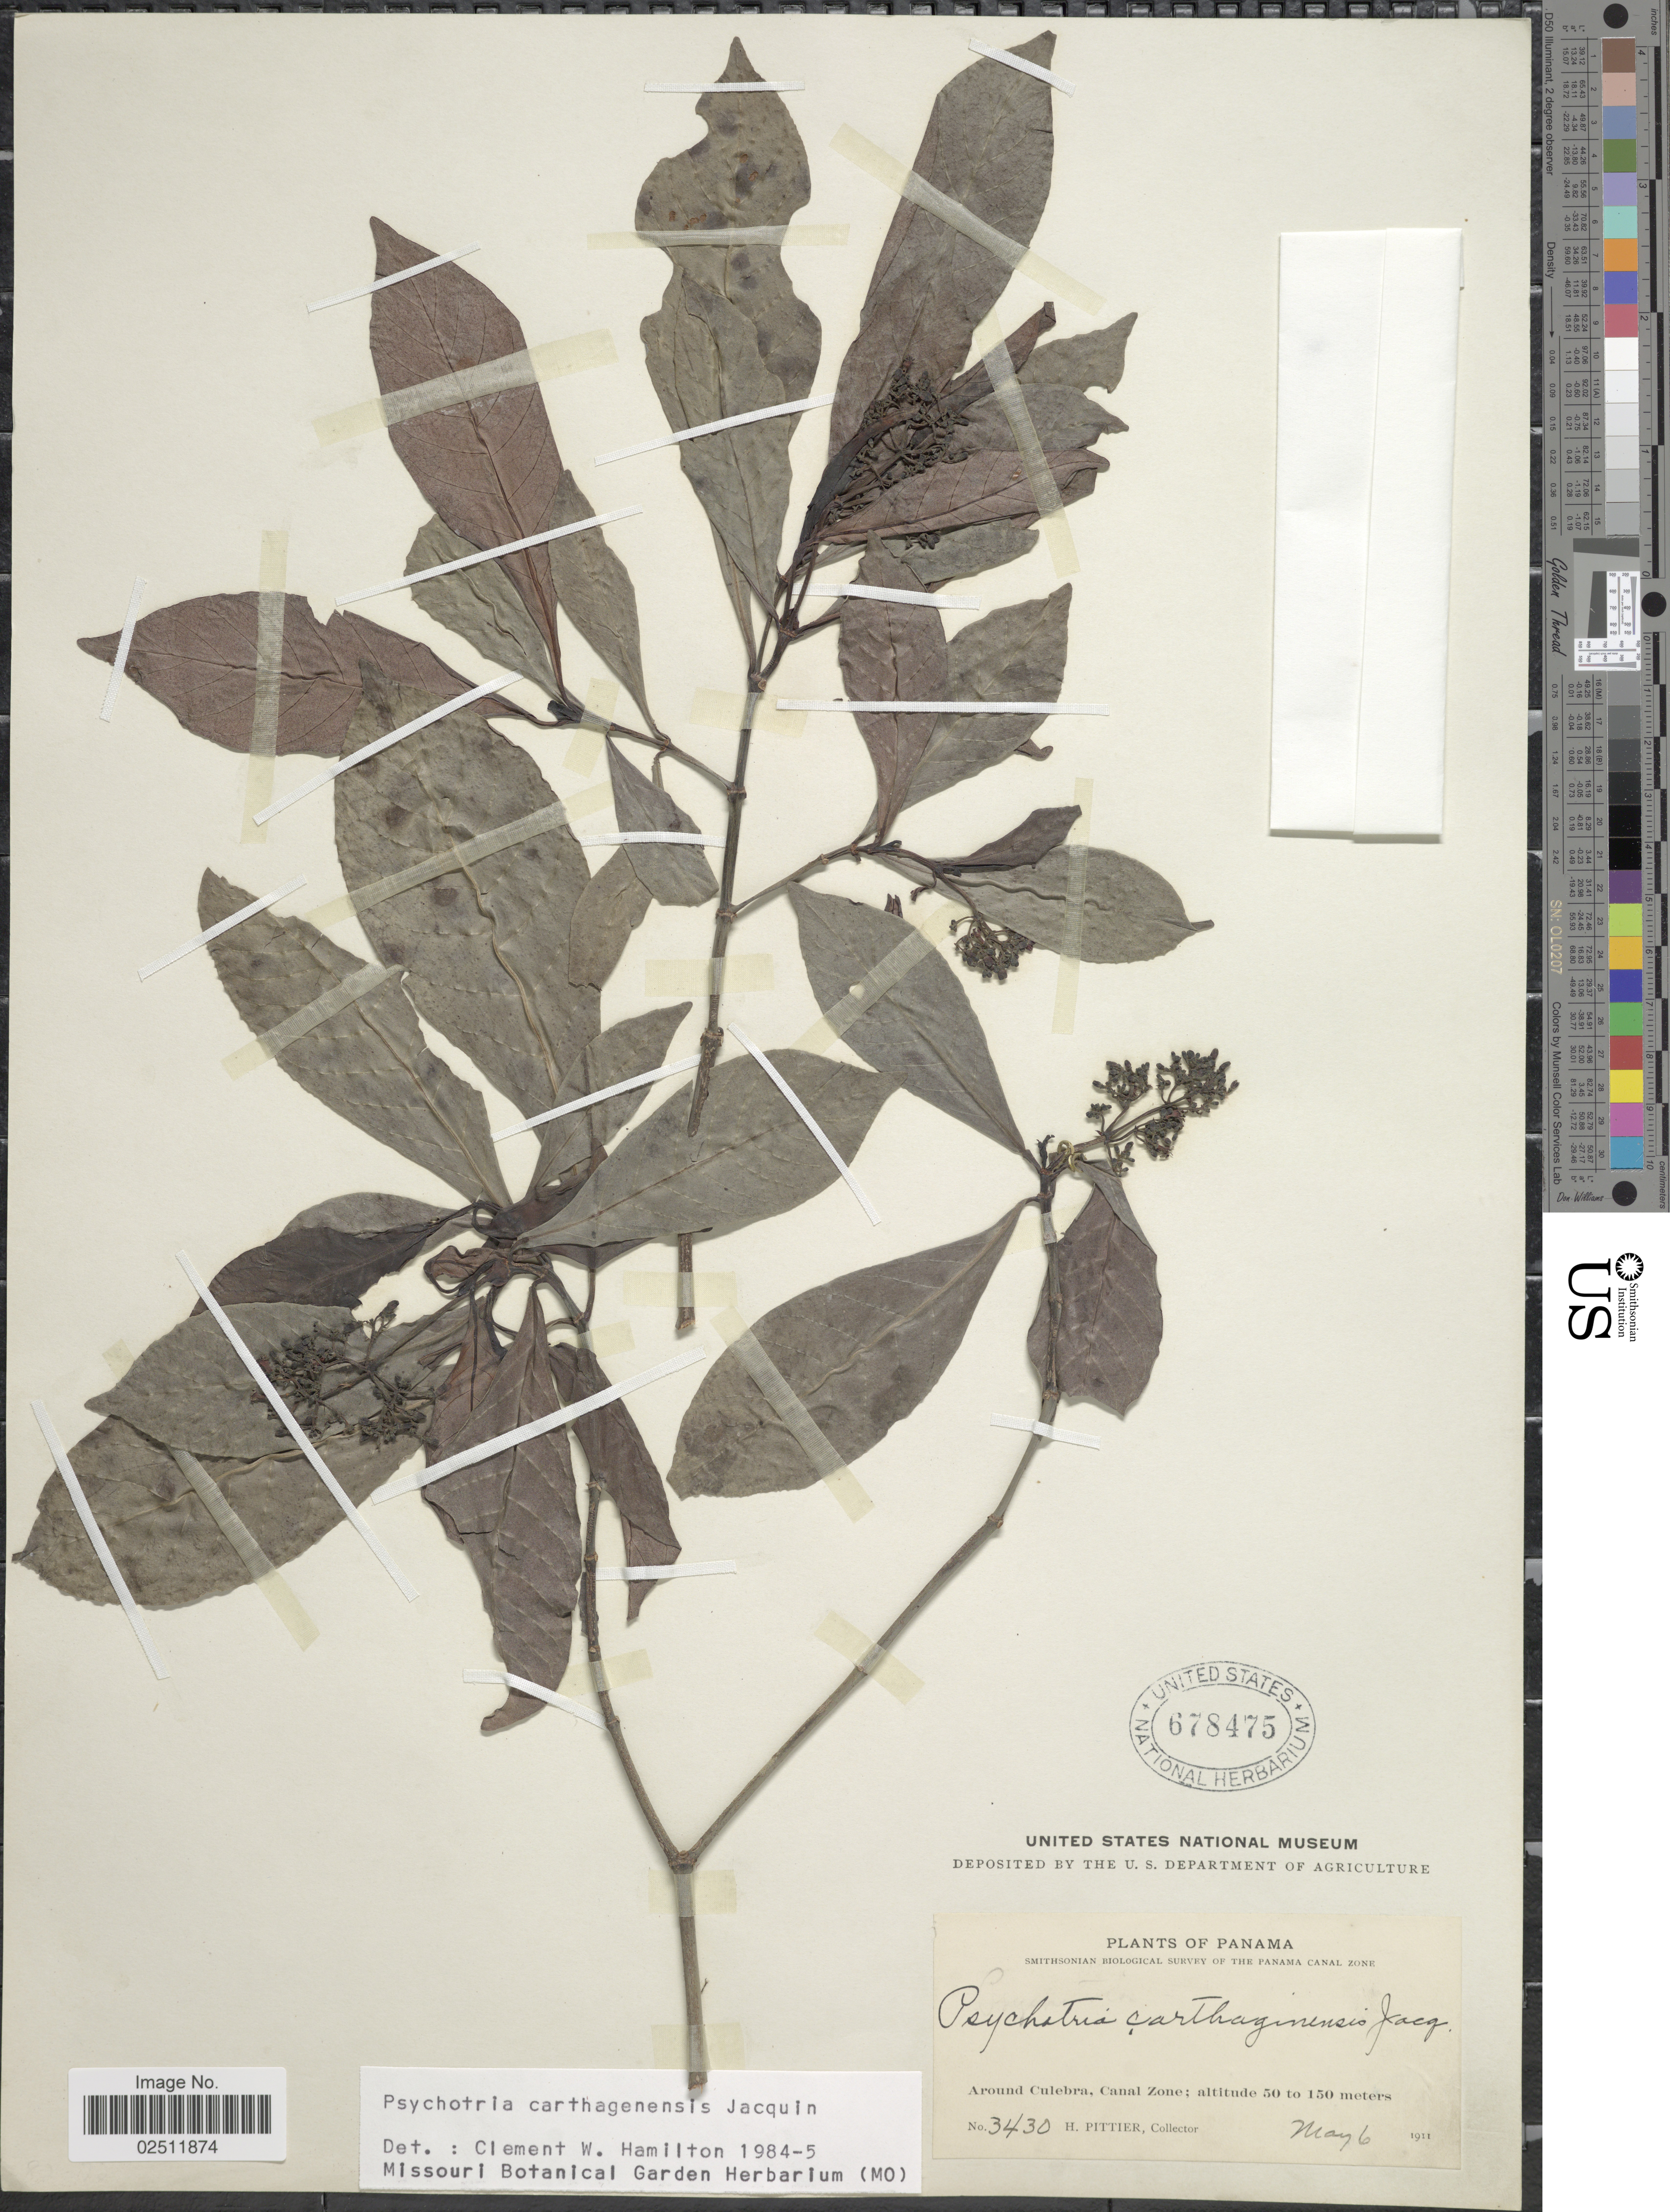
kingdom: Plantae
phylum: Tracheophyta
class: Magnoliopsida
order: Gentianales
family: Rubiaceae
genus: Psychotria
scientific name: Psychotria carthagenensis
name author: Jacq.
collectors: H. F. Pittier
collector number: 3430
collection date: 1911-05-06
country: Panama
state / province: Colón / Panamá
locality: Panama Canal Zone. Around Culebra, Canal Zone.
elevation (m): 50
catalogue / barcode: US 678475